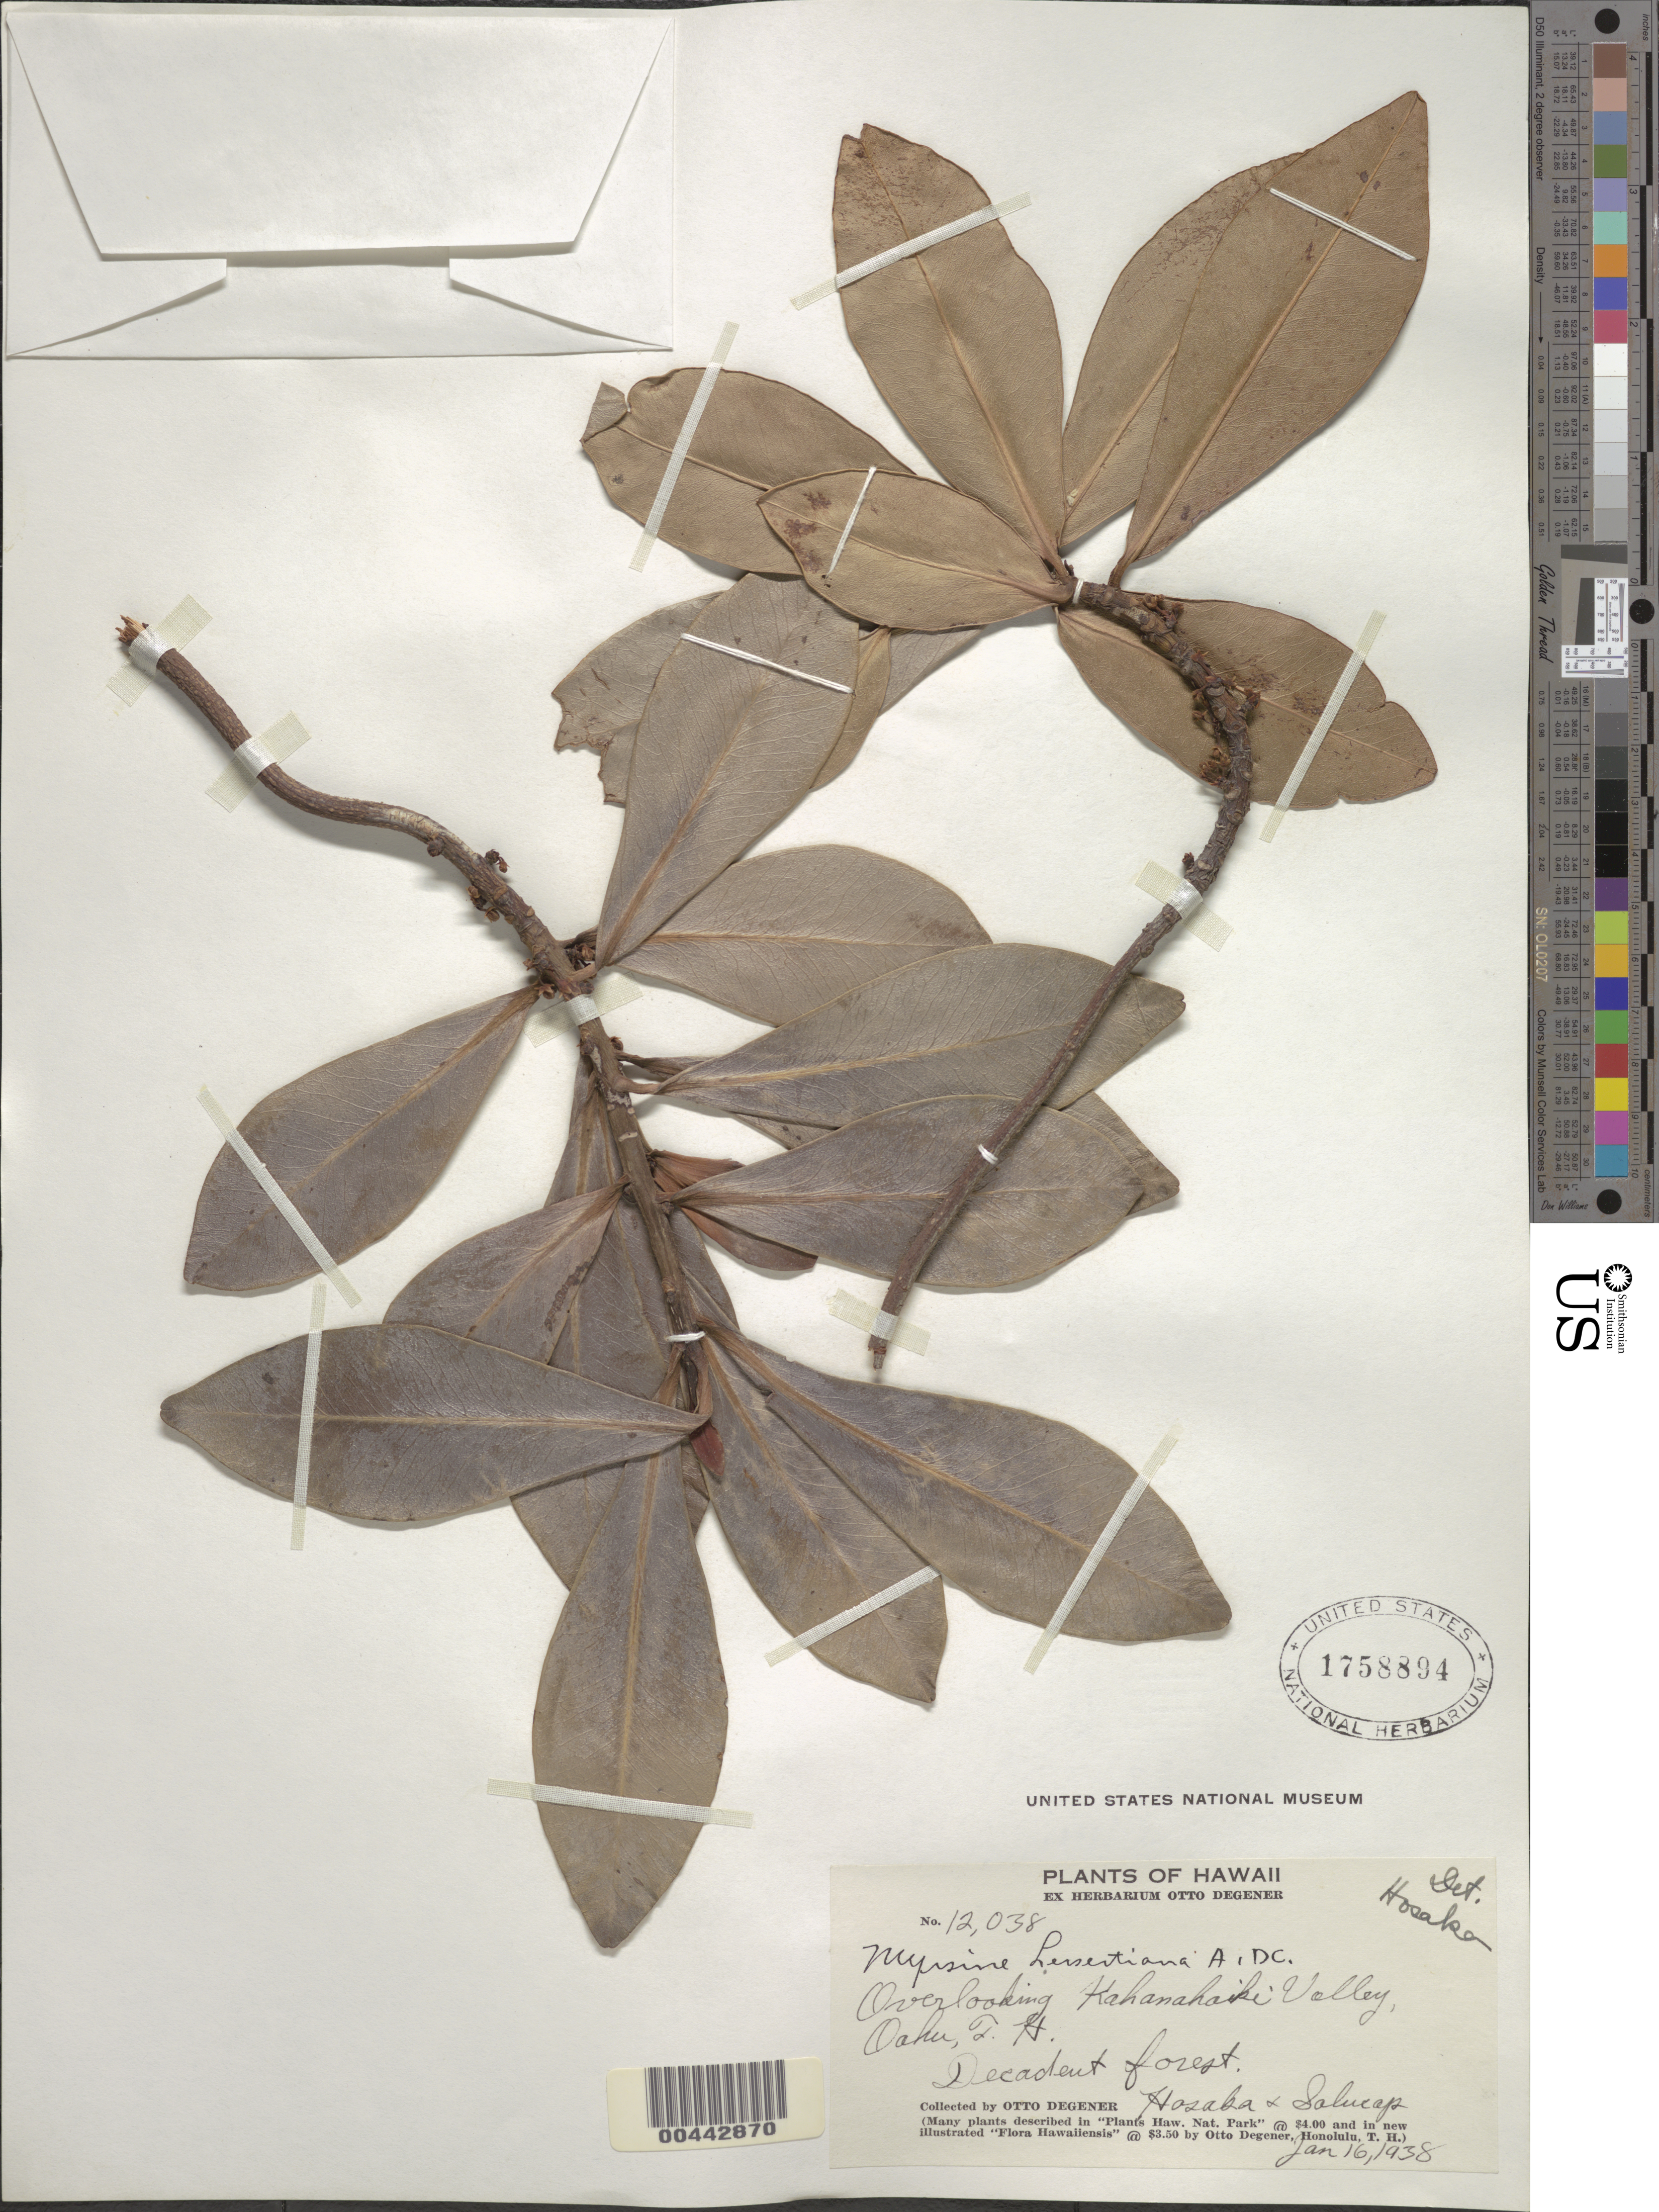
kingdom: Plantae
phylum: Tracheophyta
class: Magnoliopsida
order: Ericales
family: Primulaceae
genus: Myrsine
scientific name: Myrsine lessertiana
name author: A. DC.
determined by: Hosaka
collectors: O. Degener, Hosaka & -- Salucop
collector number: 12038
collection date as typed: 16 Jan 1938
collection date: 1938-01-16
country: United States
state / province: Hawaii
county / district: Honolulu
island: Oahu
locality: Overlooking Kahanahaiki Valley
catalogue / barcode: US 1758894